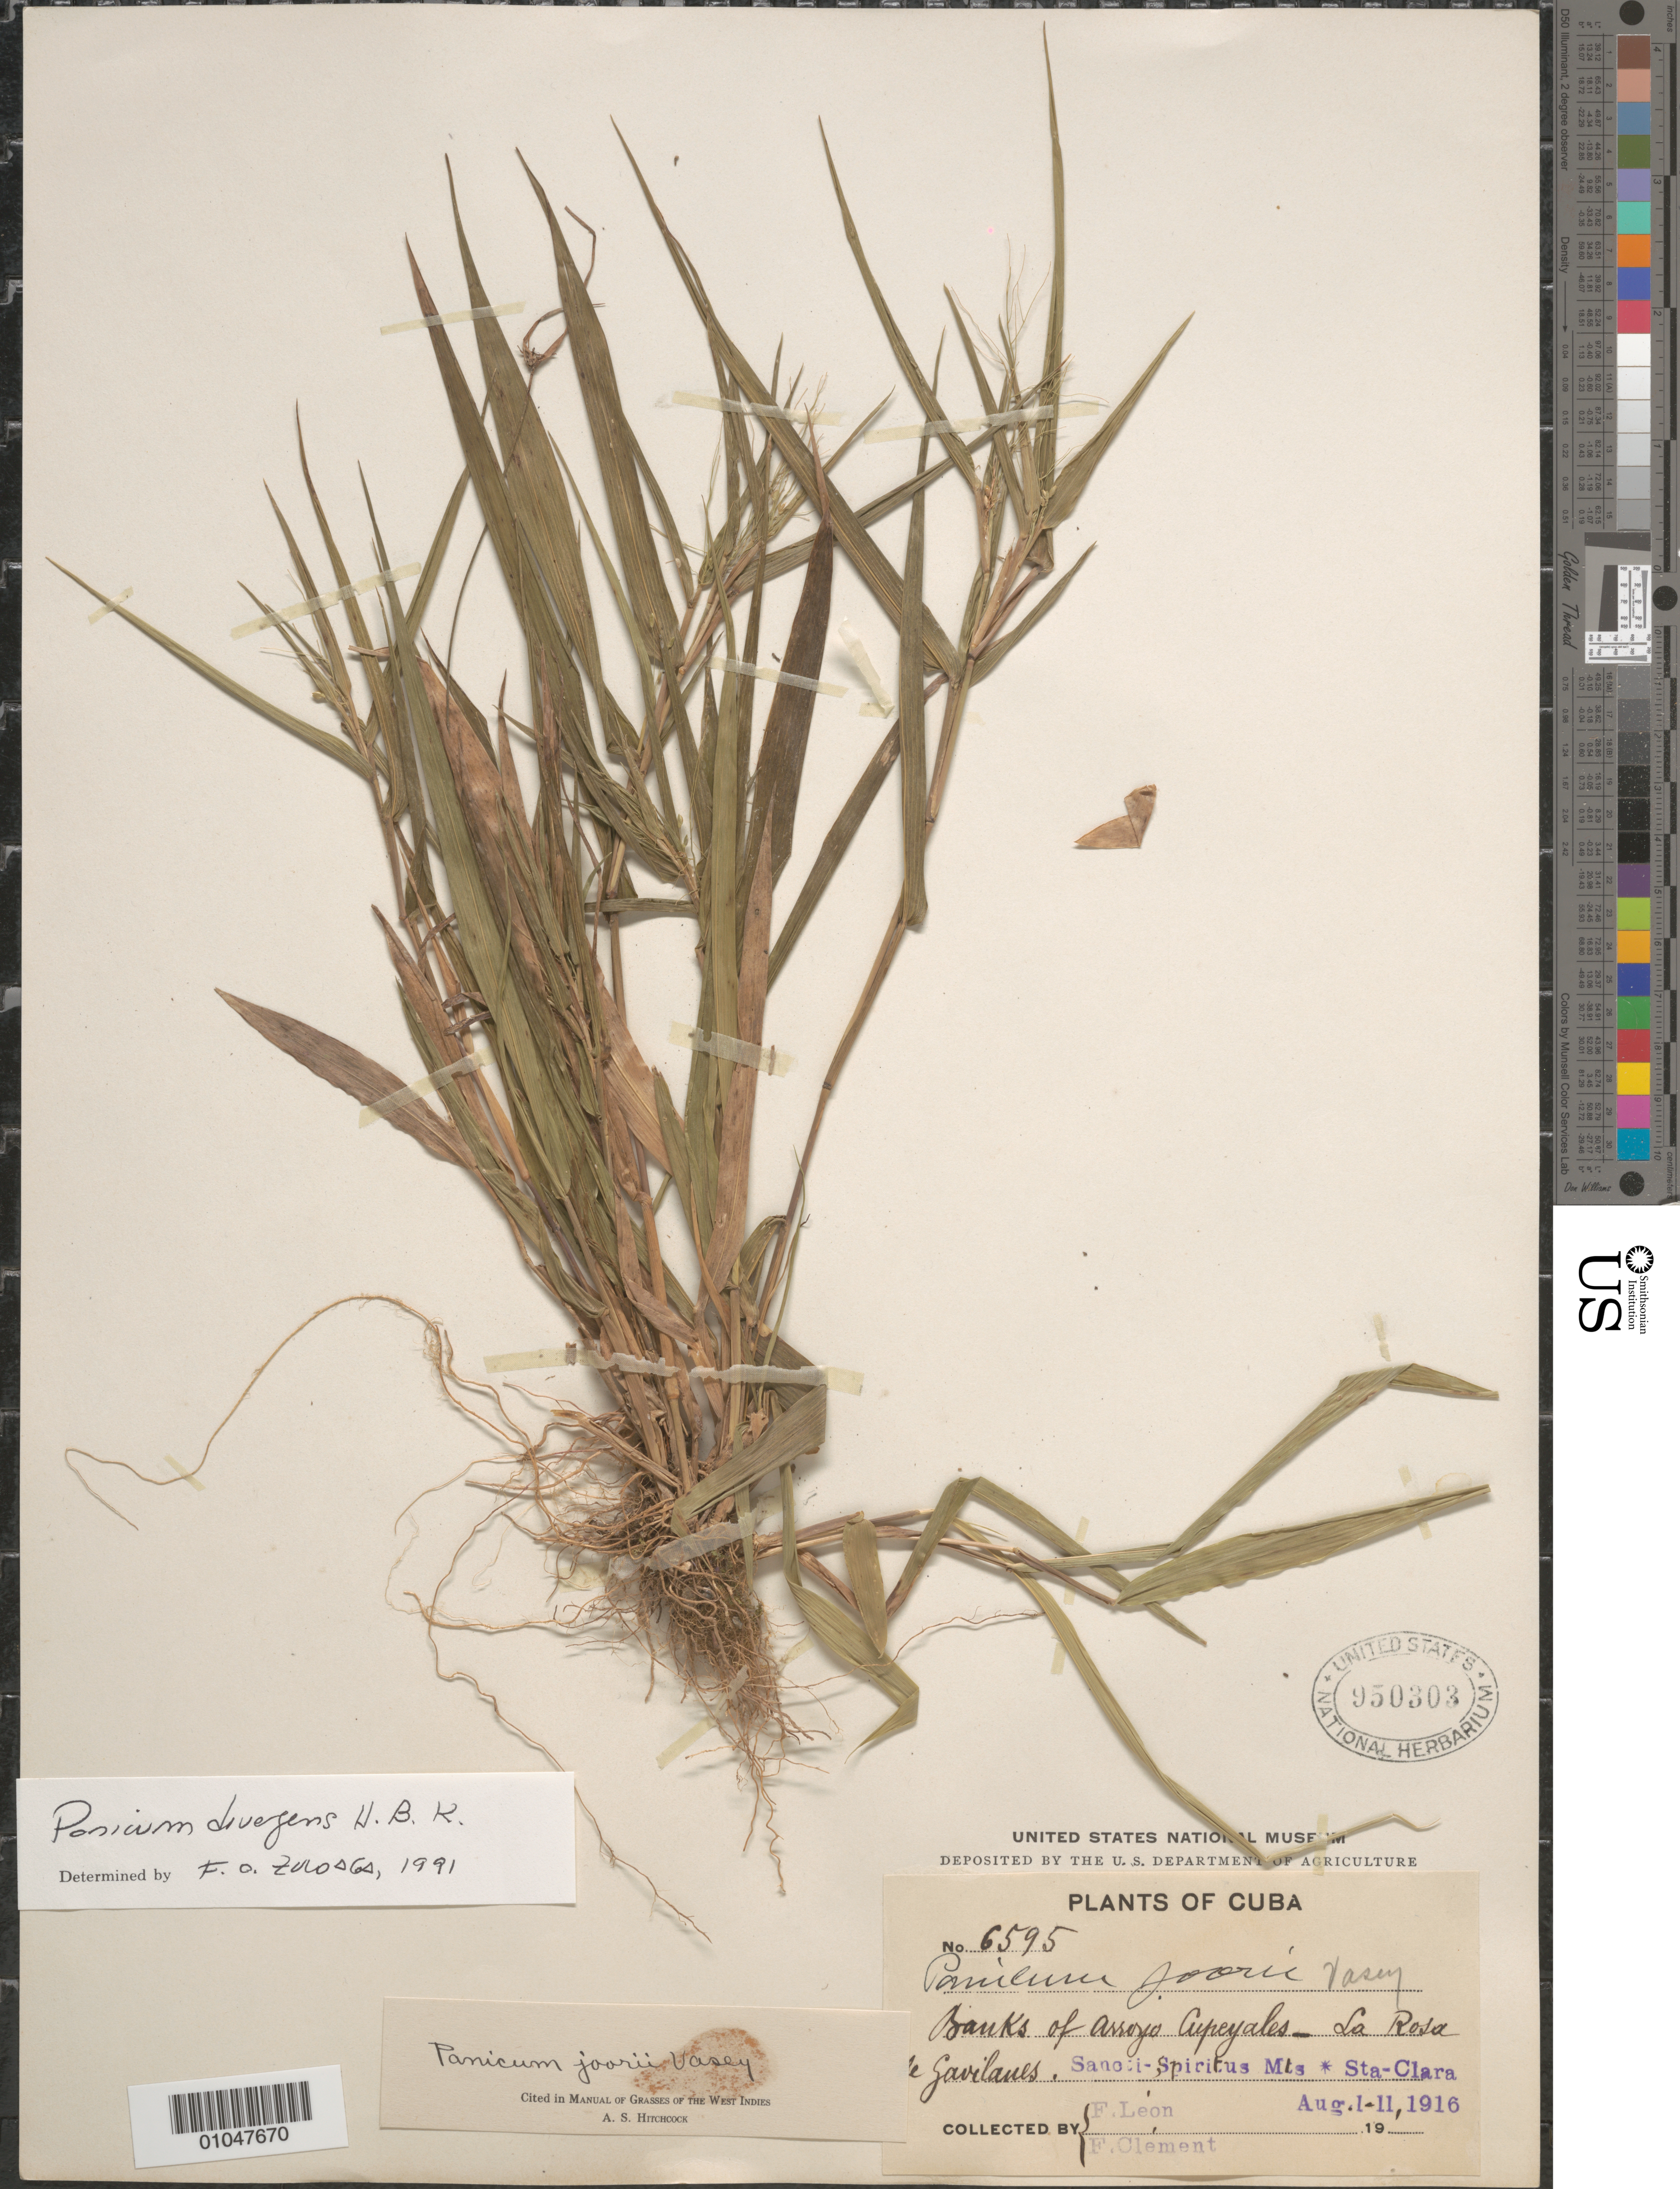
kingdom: Plantae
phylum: Tracheophyta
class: Liliopsida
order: Poales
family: Poaceae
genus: Panicum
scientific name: Panicum divergens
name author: Kunth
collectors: Bro. León & B. Clement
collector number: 6595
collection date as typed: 01 Aug 1916 to 11 Aug 1916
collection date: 1916-08-01/1916-08-11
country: Cuba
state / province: Villa Clara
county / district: Santa Clara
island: Cuba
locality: Banks of Arroyo Cupeyales, La Ros de Gavilanes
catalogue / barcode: US 950303